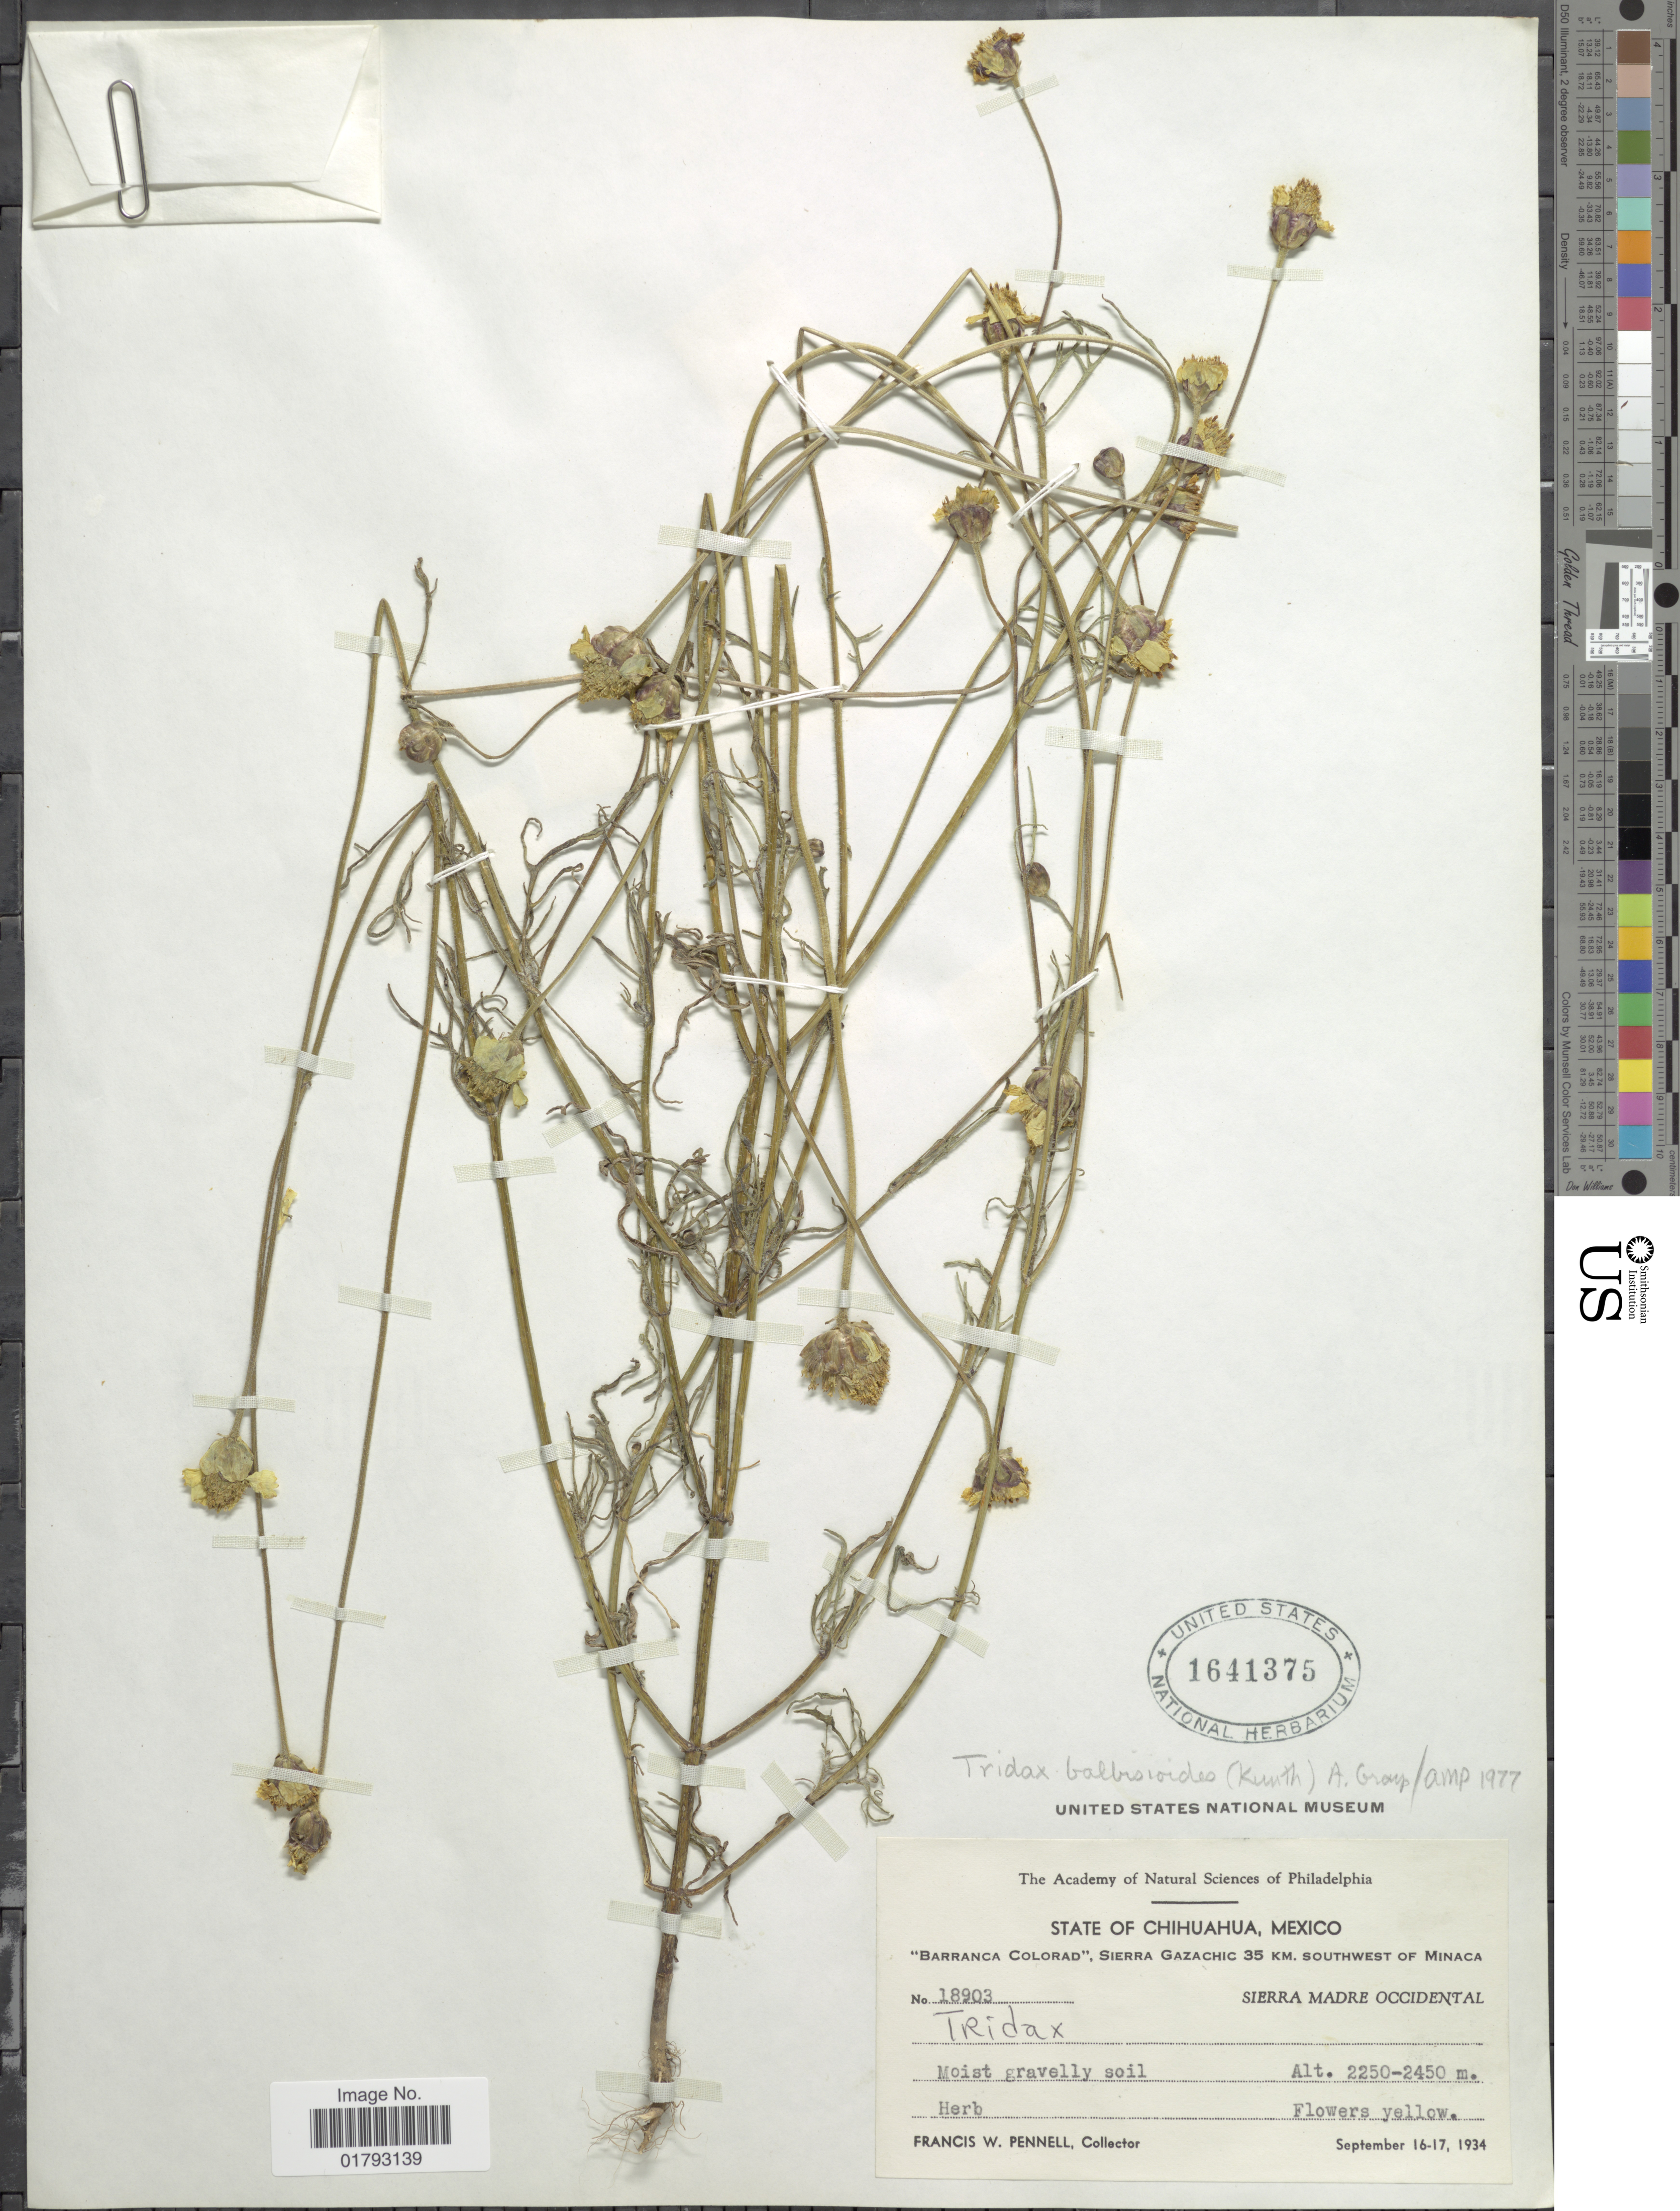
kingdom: Plantae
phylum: Tracheophyta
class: Magnoliopsida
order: Asterales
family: Asteraceae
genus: Tridax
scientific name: Tridax balbisioides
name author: (Kunth) A. Gray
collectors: F. W. Pennell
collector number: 18903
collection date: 1934-09-16/1934-09-17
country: Mexico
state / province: Chihuahua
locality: State of Chihuahua, Mexico. "Barranca Colorad", Sierra Gazachic 35 km. southwest of Minaca.Sierra Madre Occidental.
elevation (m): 2250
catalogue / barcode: US 1641375